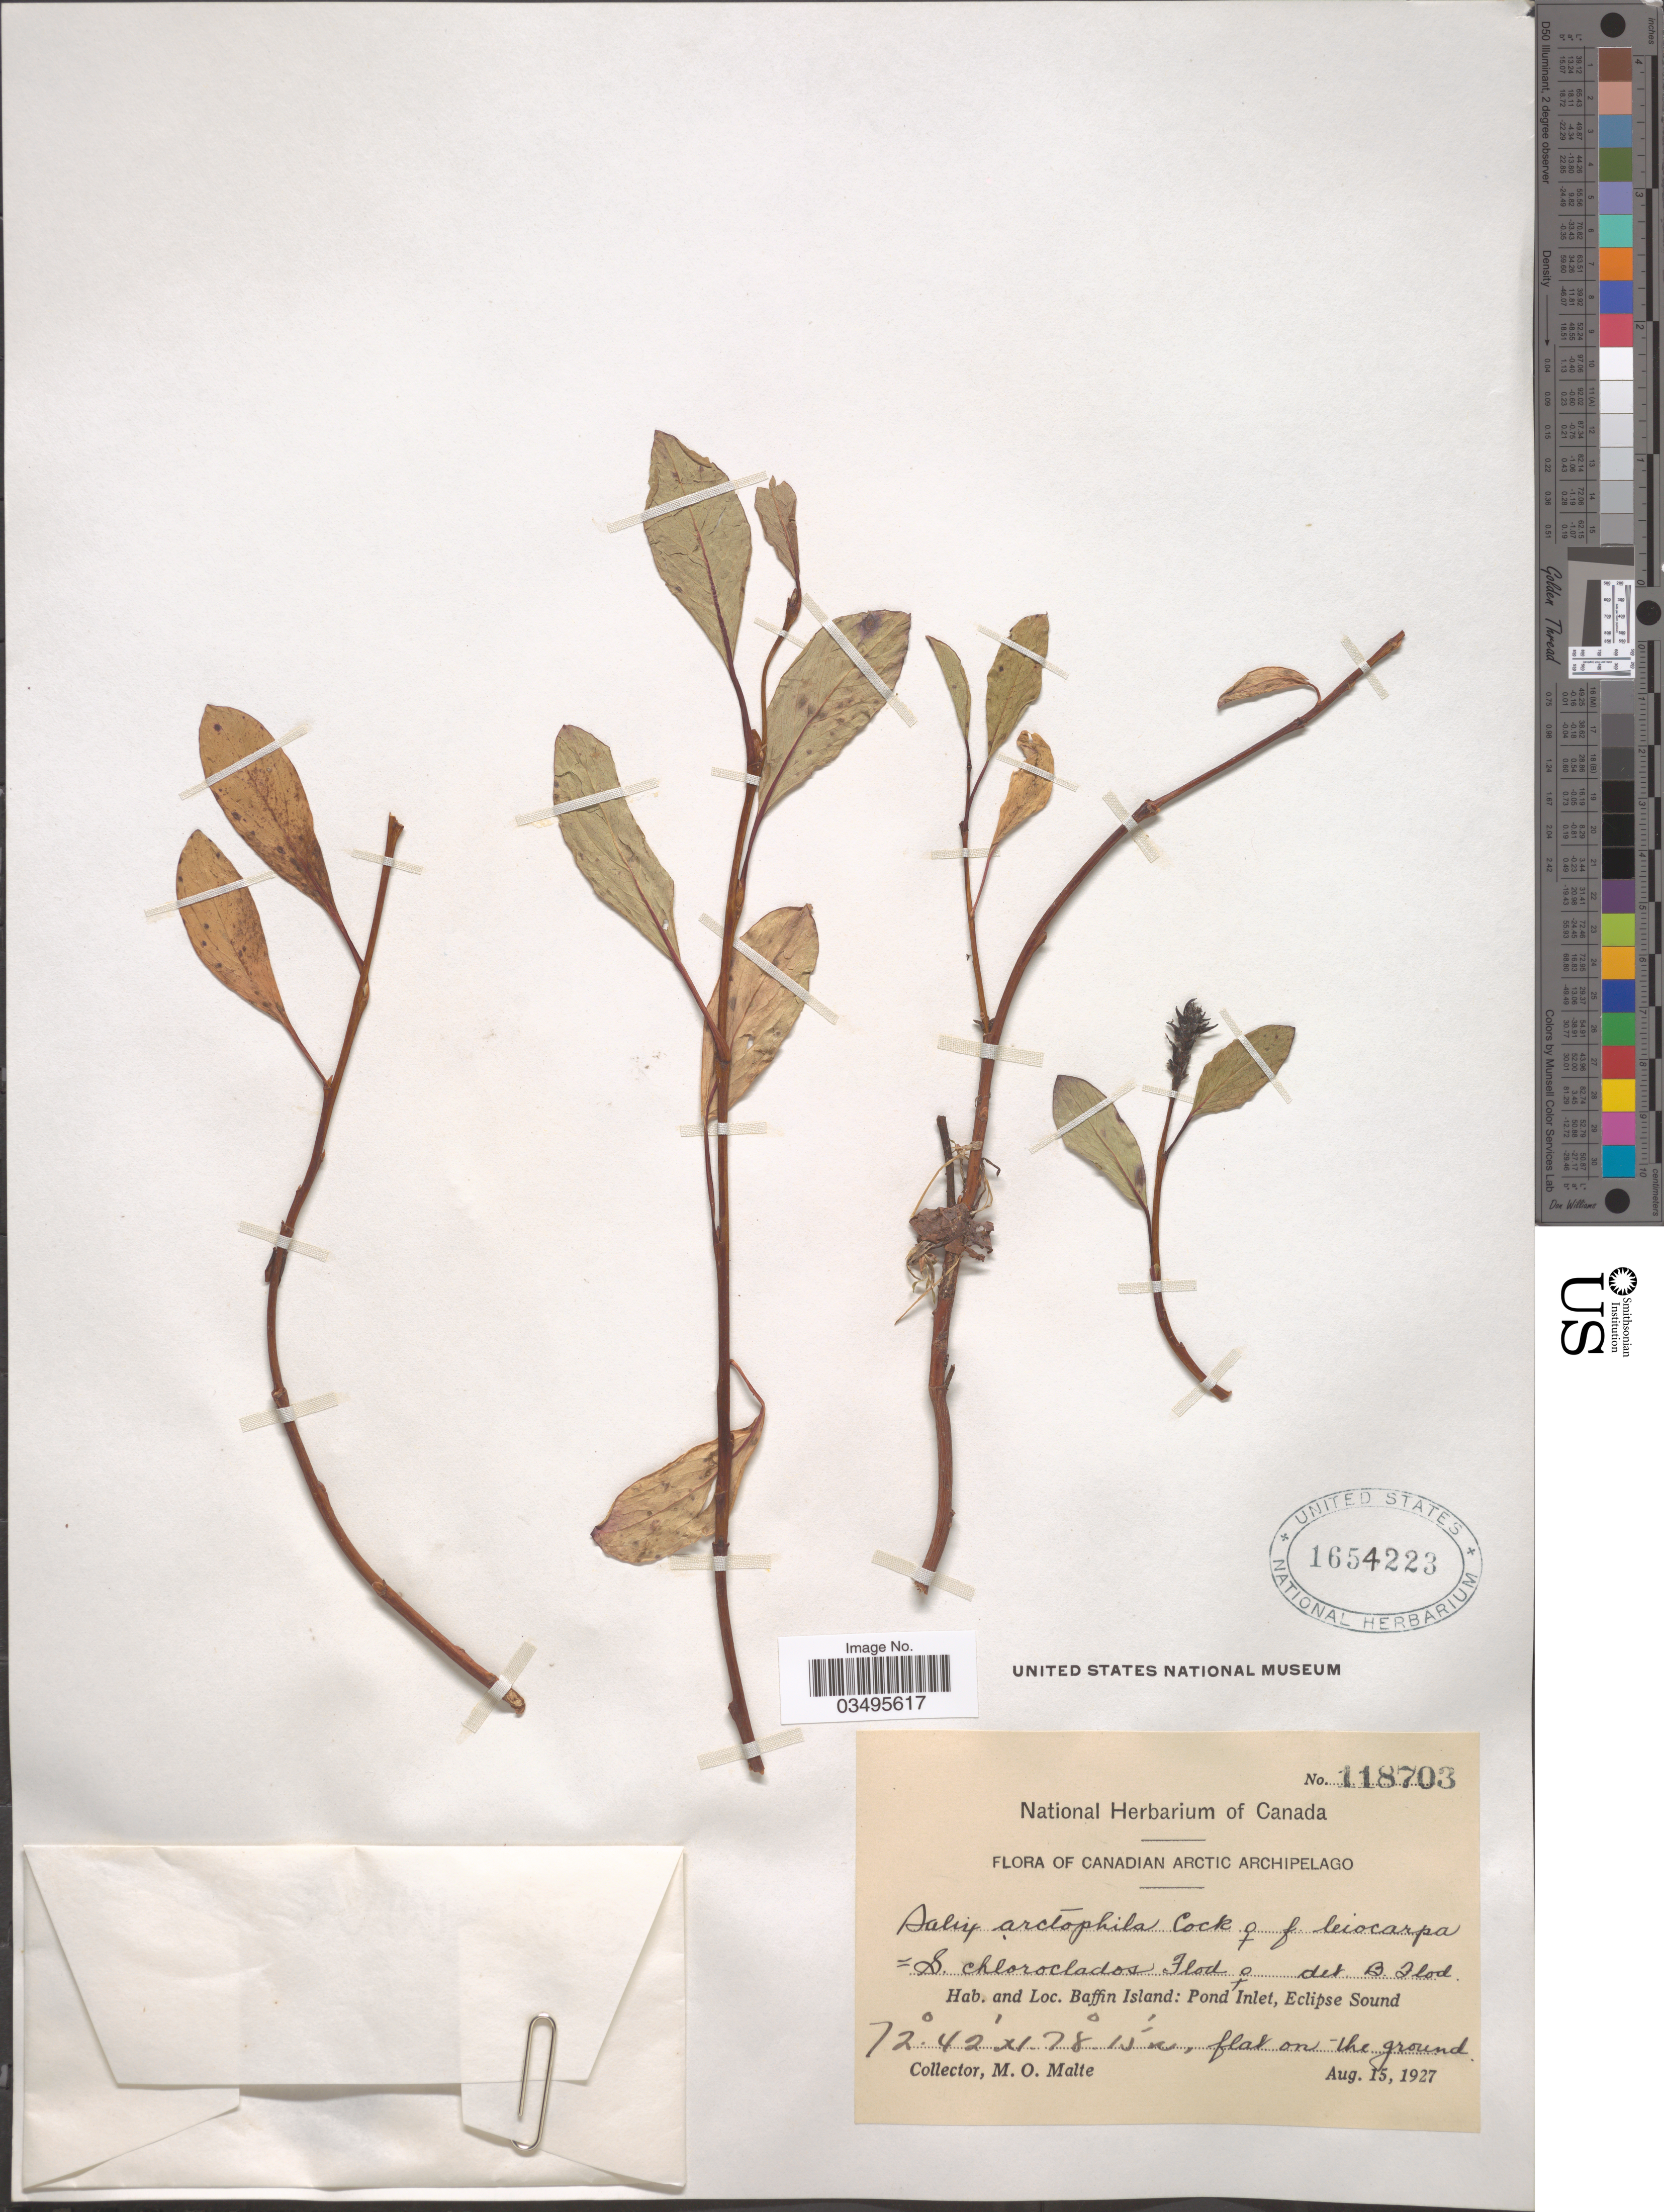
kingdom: Plantae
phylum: Tracheophyta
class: Magnoliopsida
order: Malpighiales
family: Salicaceae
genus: Salix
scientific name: Salix arctophila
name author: Cockerell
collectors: M. O. Malte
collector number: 118703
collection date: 1927-08-15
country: Canada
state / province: Nunavut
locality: Canadian Arctic Archipelago. Baffin Island: Pond Inlet, Eclipse Sound.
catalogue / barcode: US 1654223